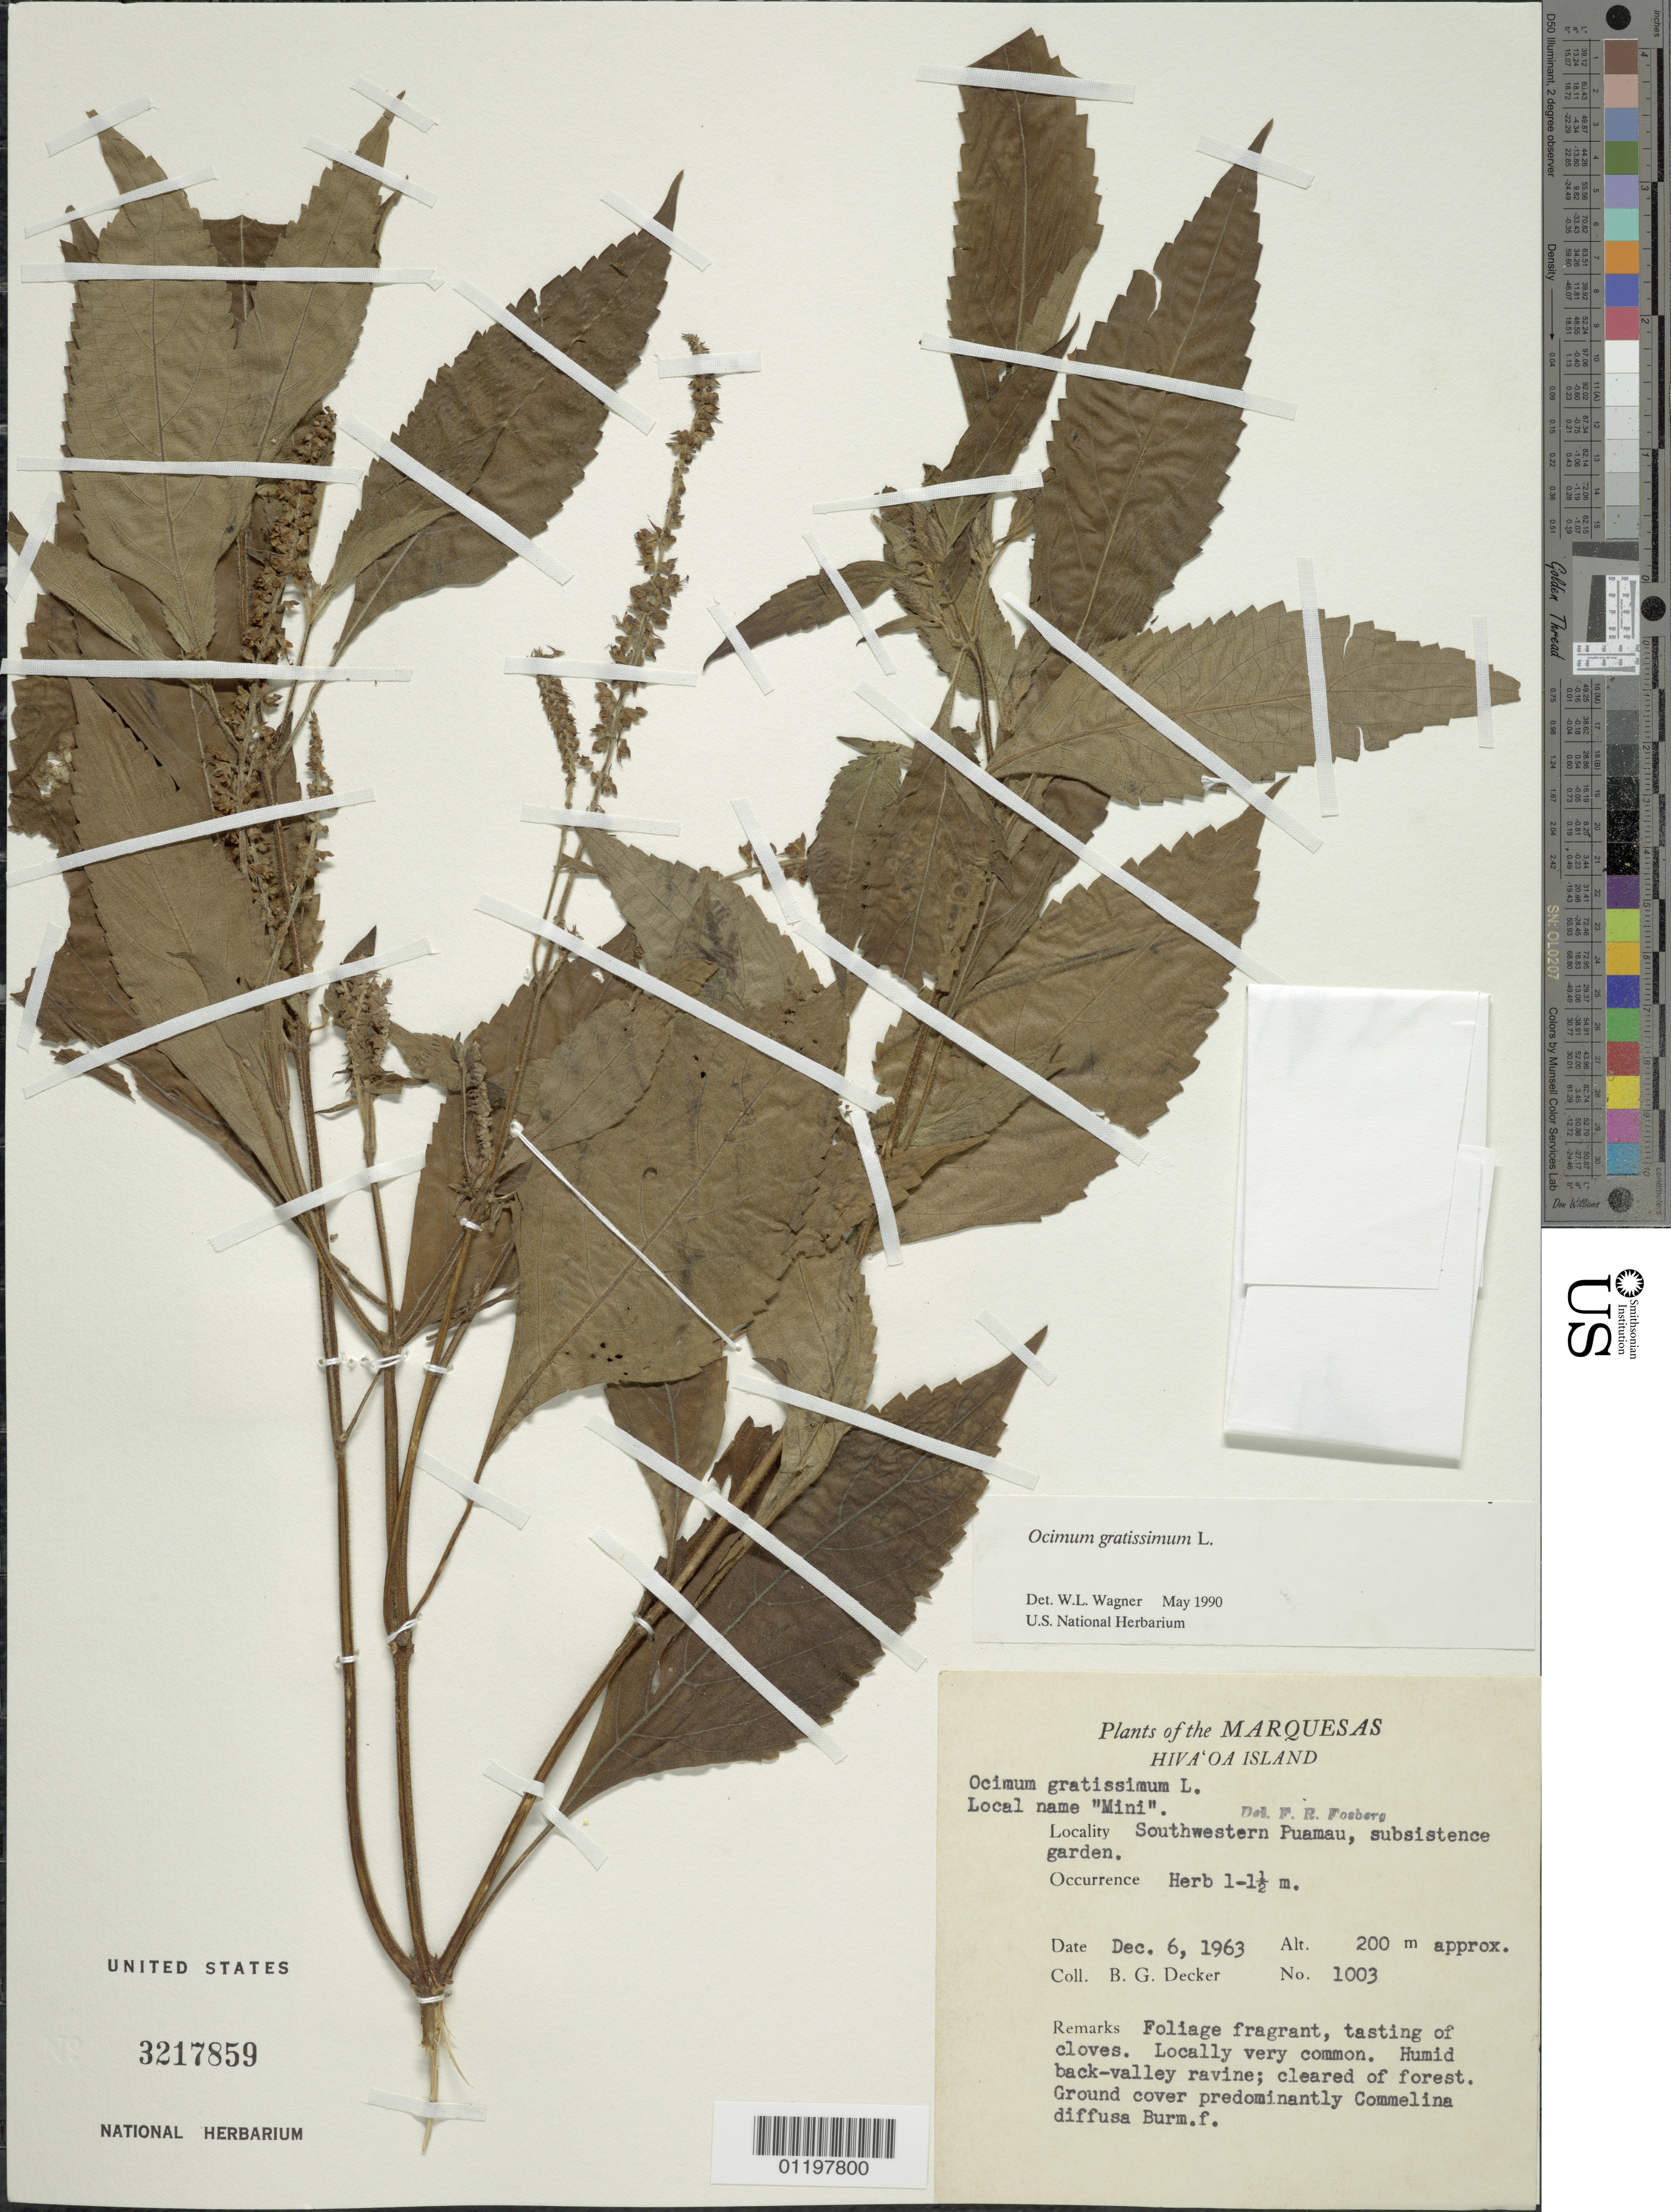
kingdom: Plantae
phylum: Tracheophyta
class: Magnoliopsida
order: Lamiales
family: Lamiaceae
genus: Ocimum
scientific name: Ocimum gratissimum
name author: L.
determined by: Wagner, W. L., (BOT), Smithsonian Institution - National Museum of Natural History (UNITED STATES)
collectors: B. G. Decker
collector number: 1003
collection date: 1963-12-06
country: French Polynesia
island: Hiva Oa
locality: SW Puamau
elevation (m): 200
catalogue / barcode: US 3217859